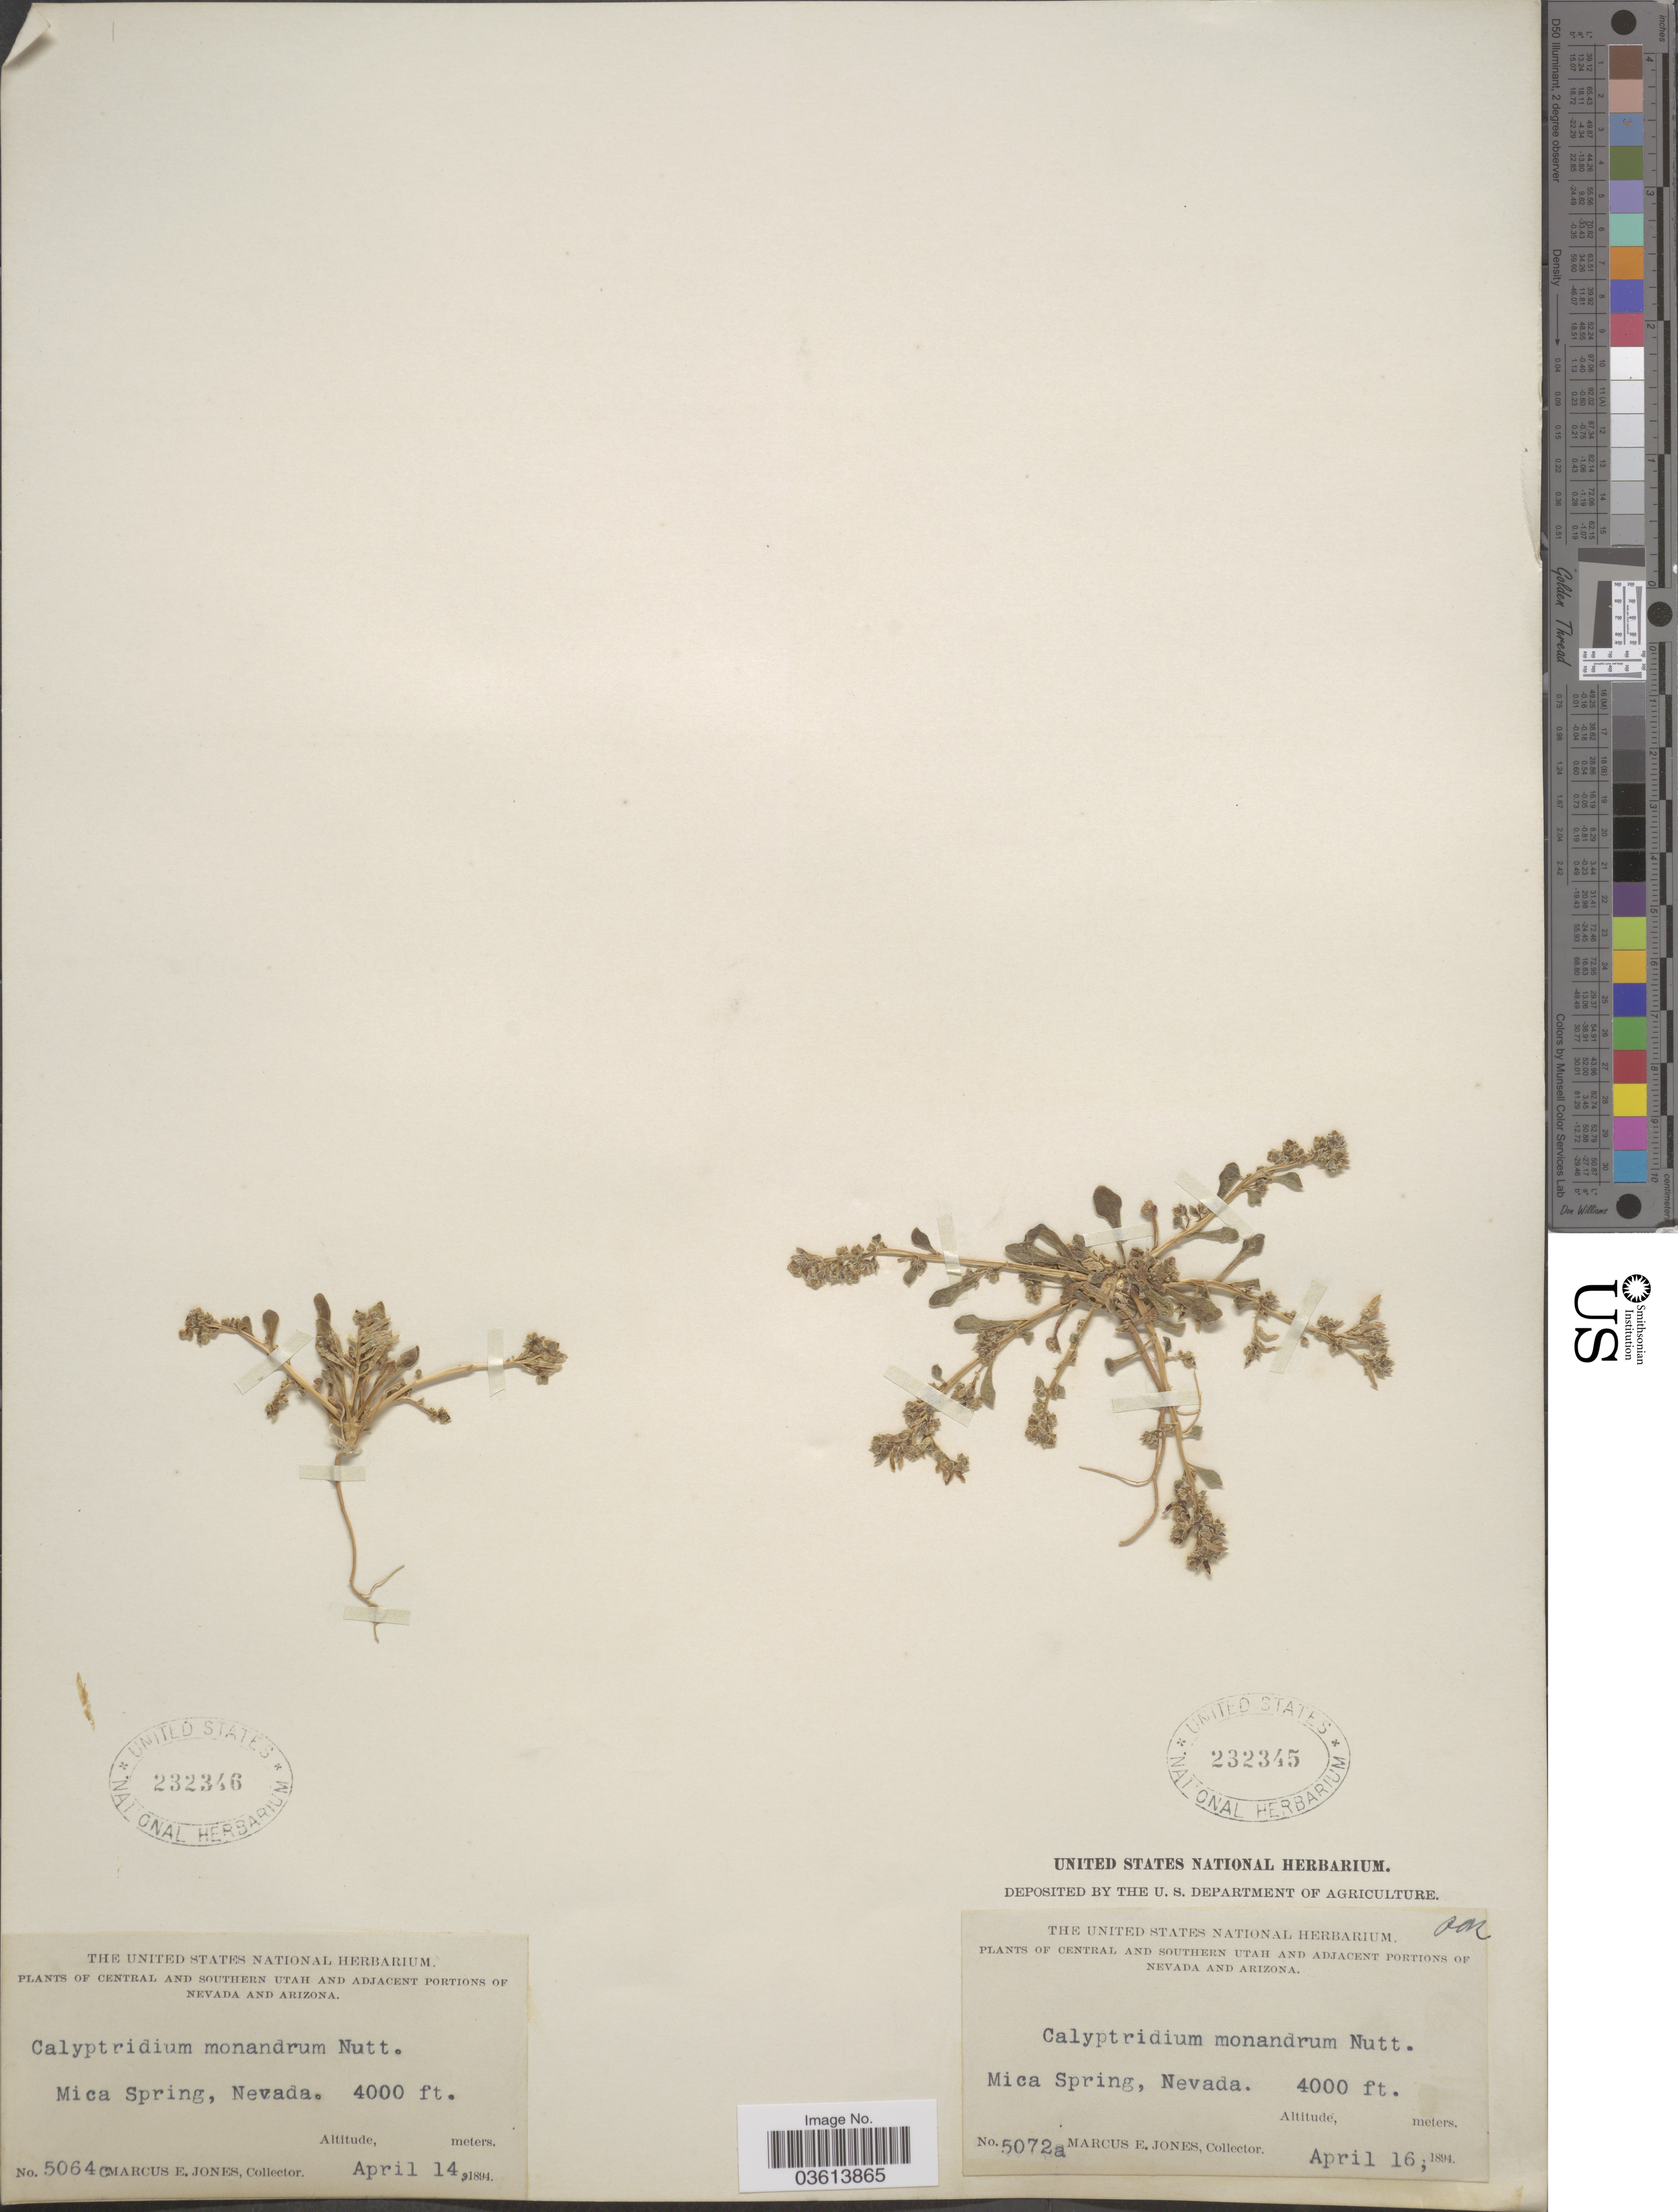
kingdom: Plantae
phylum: Tracheophyta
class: Magnoliopsida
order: Caryophyllales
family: Montiaceae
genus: Calyptridium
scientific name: Calyptridium monandrum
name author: (Nutt.) Nutt.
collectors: M. E. Jones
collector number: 5072a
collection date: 1894-04-16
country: United States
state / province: Nevada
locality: Mica Spring.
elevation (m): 1219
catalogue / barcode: US 232345-2